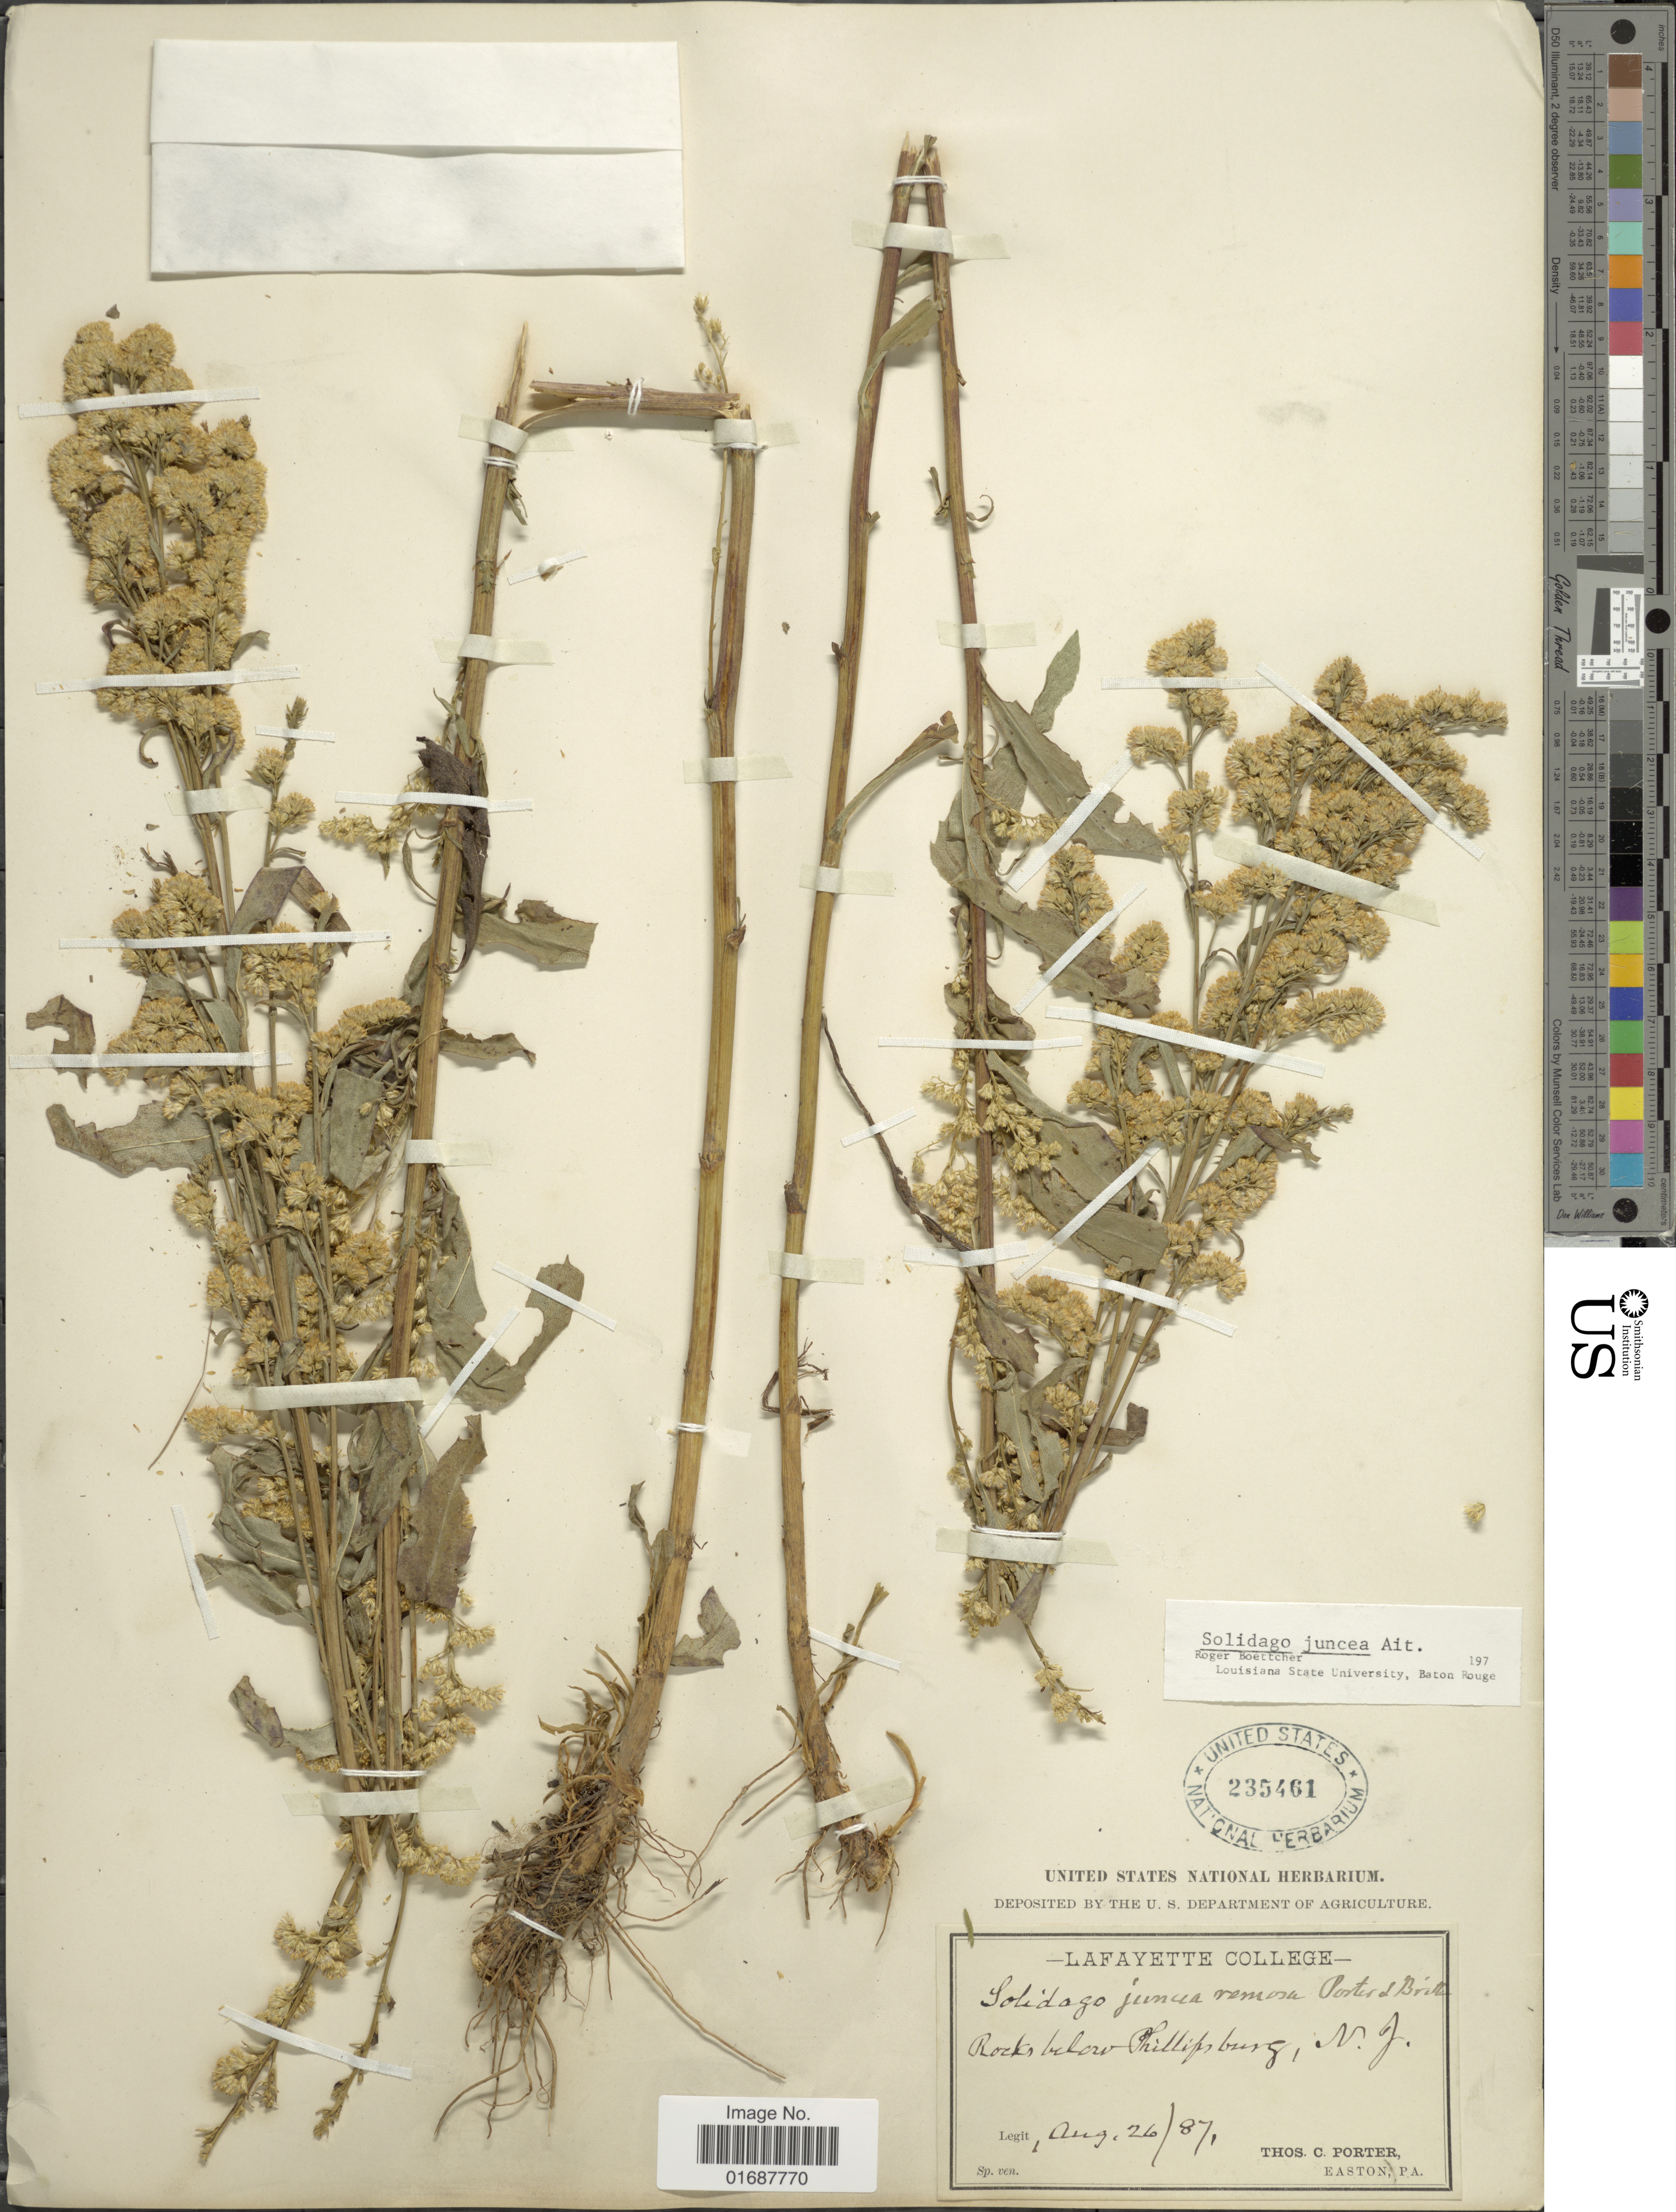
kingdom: Plantae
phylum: Tracheophyta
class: Magnoliopsida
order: Asterales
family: Asteraceae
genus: Solidago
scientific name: Solidago juncea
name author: Aiton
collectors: T. C. Porter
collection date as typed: Transcribed d/m/y: 26/8/87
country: United States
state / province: New Jersey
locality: Phillipsburg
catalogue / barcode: US 235461